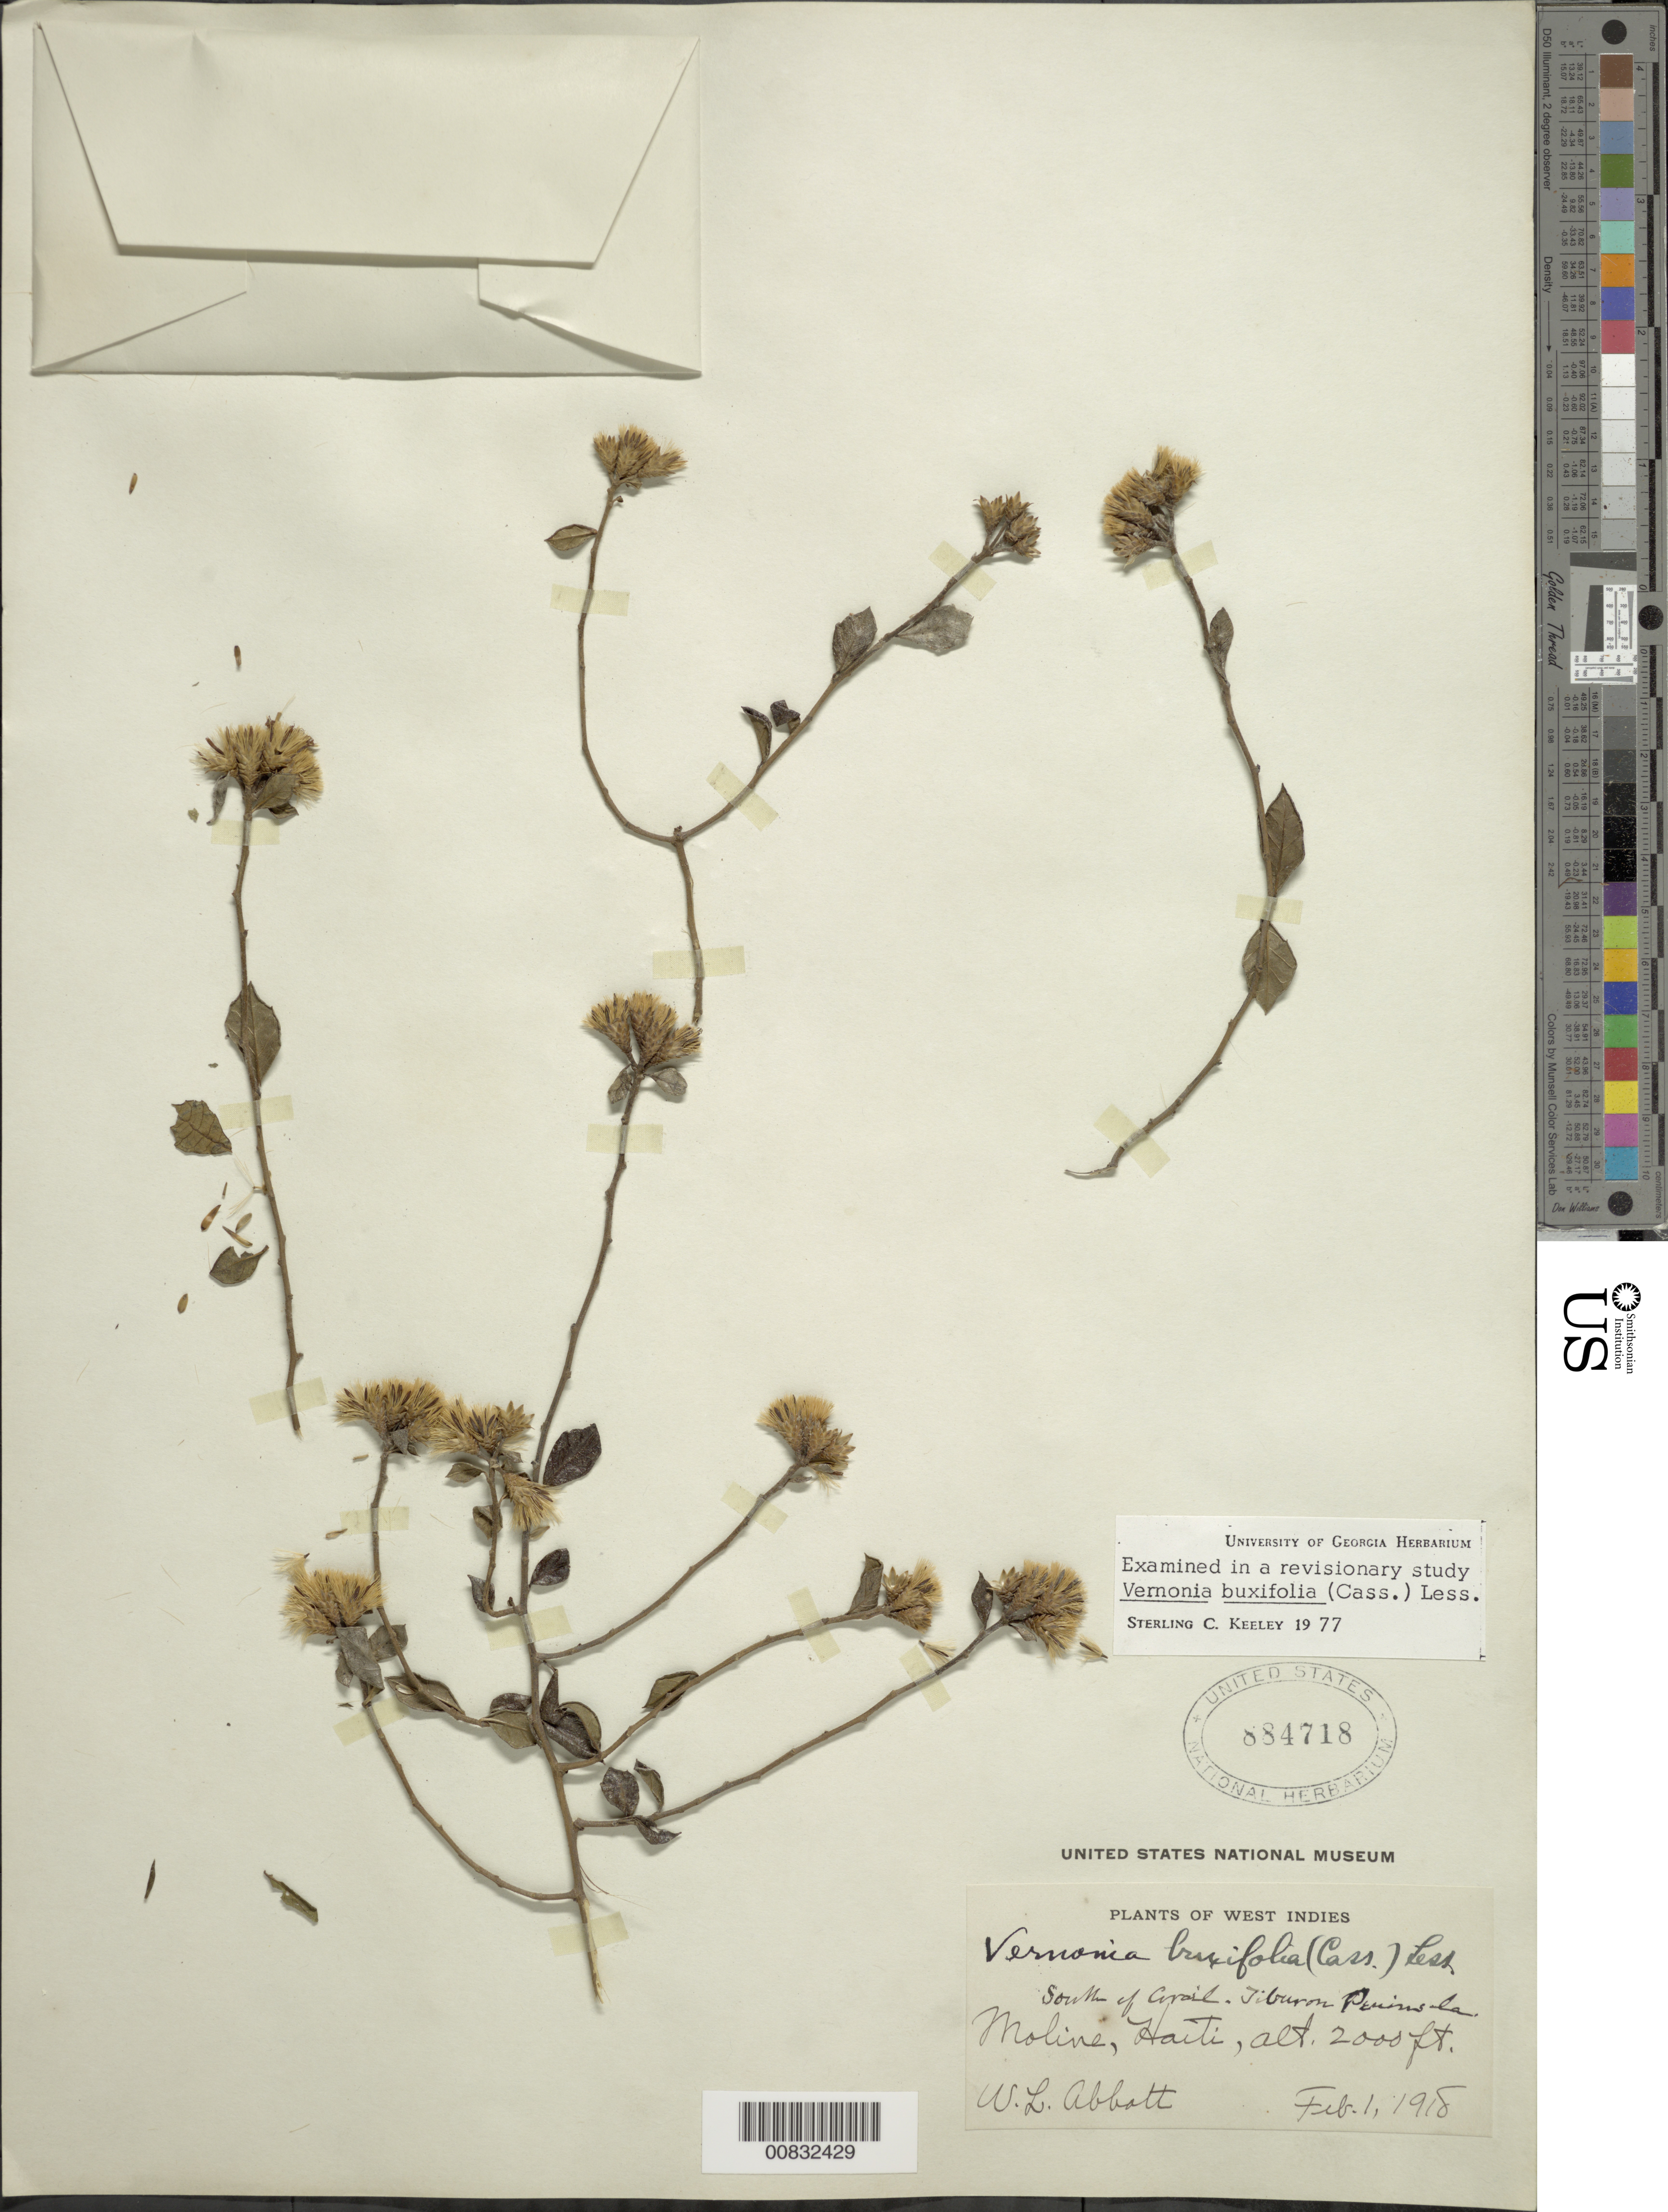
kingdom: Plantae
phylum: Tracheophyta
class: Magnoliopsida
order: Asterales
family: Asteraceae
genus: Vernonanthura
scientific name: Vernonanthura buxifolia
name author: (Less.) H. Rob.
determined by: Keeley, S. C.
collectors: W. L. Abbott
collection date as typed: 01 Feb 1918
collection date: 1918-02-01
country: Haiti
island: Hispaniola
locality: Moline, S of Covoil (?), Tiburo Plains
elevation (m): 610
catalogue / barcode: US 884718